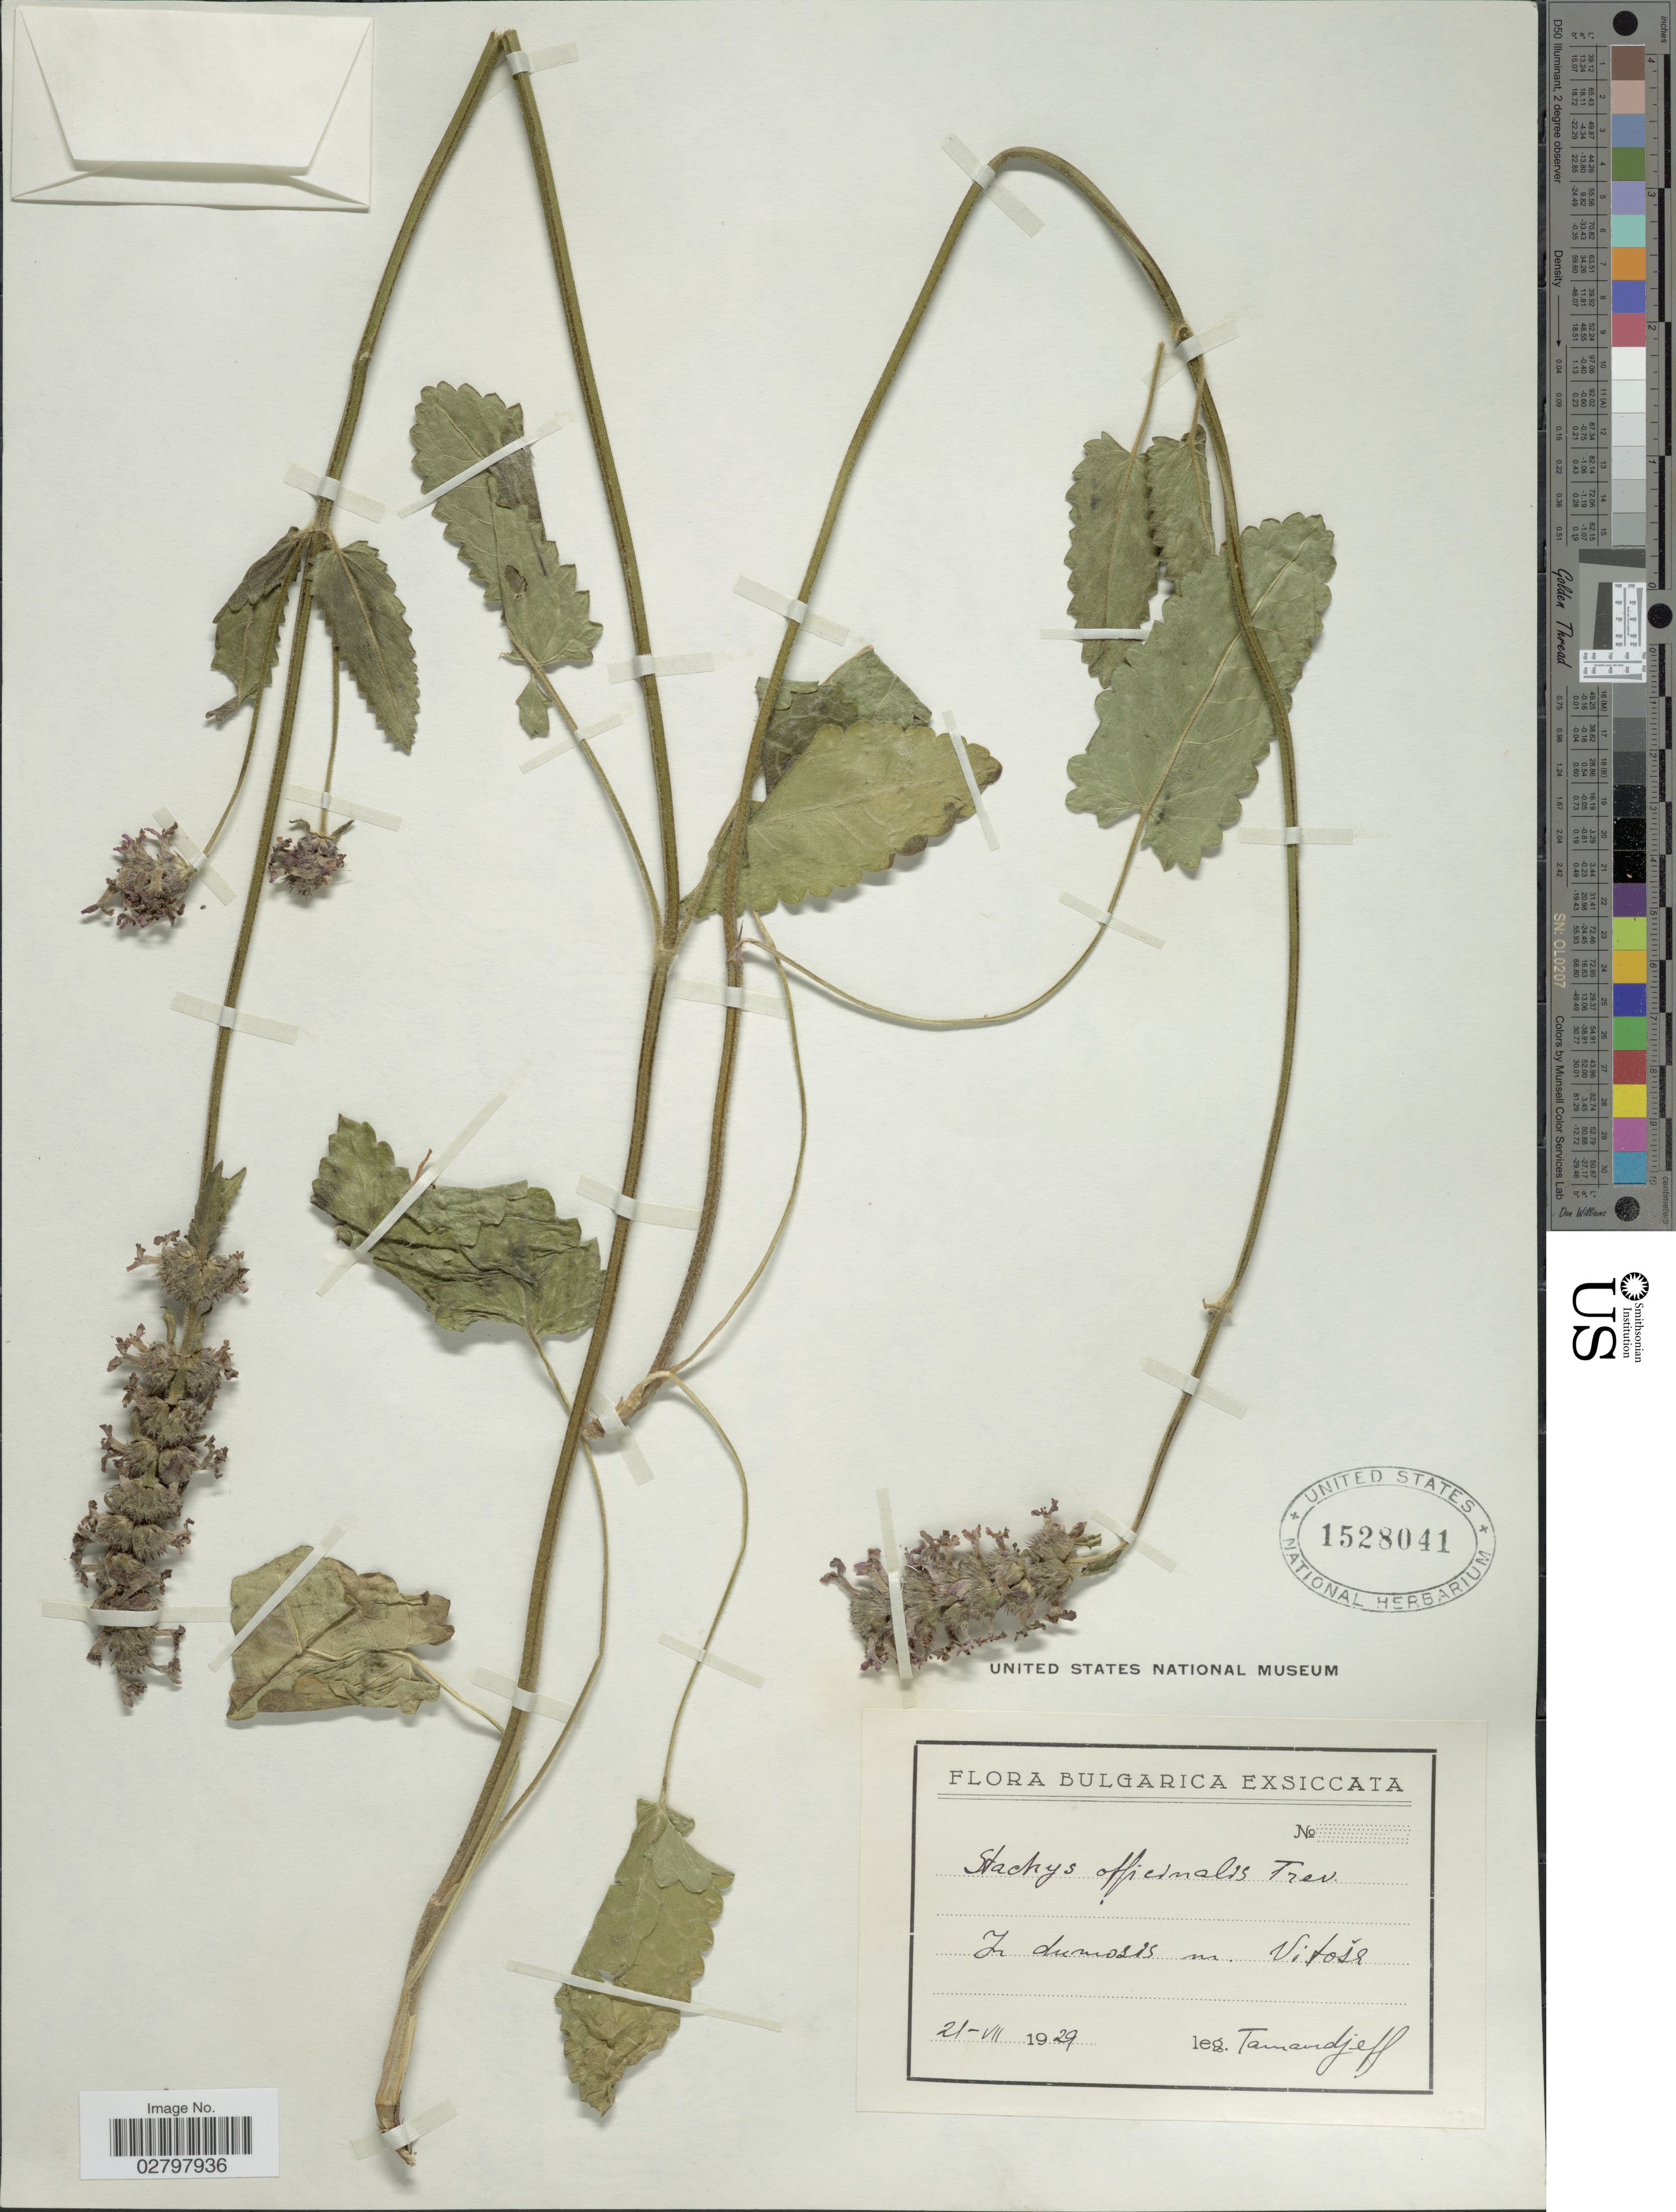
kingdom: Plantae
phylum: Tracheophyta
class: Magnoliopsida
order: Lamiales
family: Lamiaceae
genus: Stachys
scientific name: Stachys officinalis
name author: (L.) Trevis.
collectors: -. Tamandjeff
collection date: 1929-07-21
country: Bulgaria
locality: In dumosis sur. Vitose. [interpreted]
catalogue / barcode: US 1528041